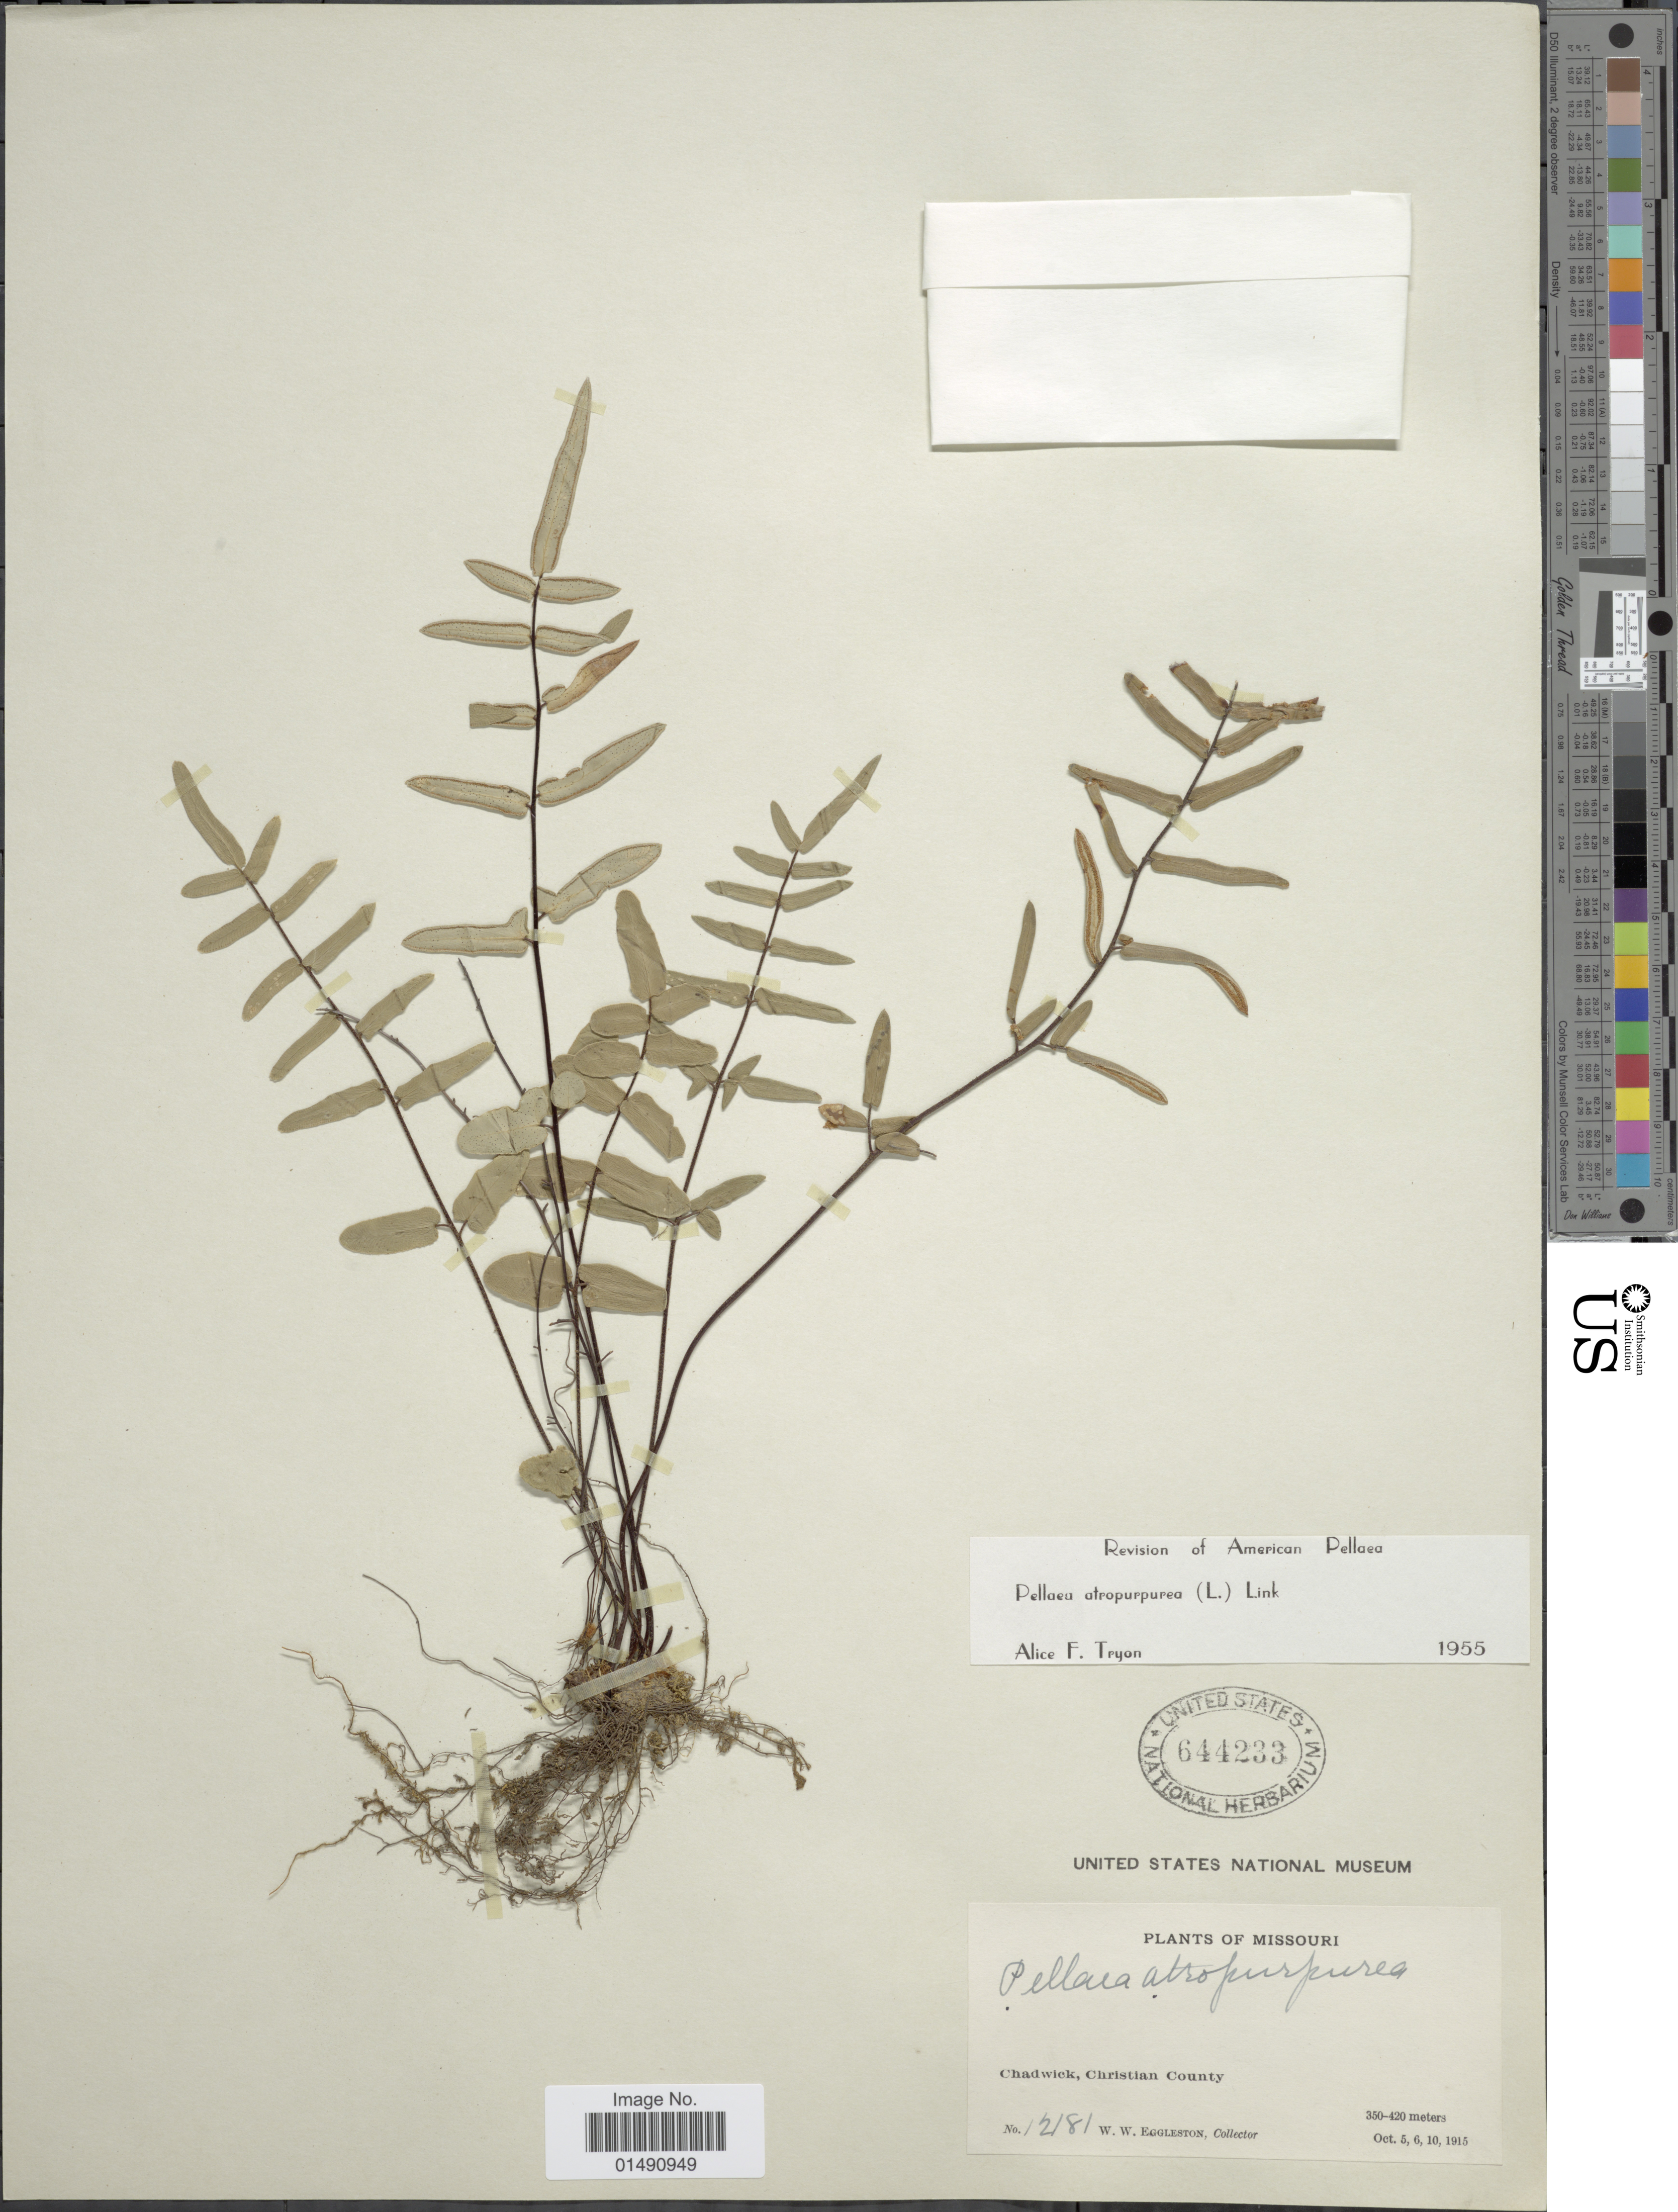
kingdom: Plantae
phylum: Tracheophyta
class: Polypodiopsida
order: Polypodiales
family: Pteridaceae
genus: Pellaea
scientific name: Pellaea atropurpurea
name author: (L.) Link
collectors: W. W. Eggleston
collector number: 12181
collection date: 1915-10-05/1915-10-10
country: United States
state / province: Missouri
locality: Chadwick, Christian County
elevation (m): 350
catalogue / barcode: US 644233